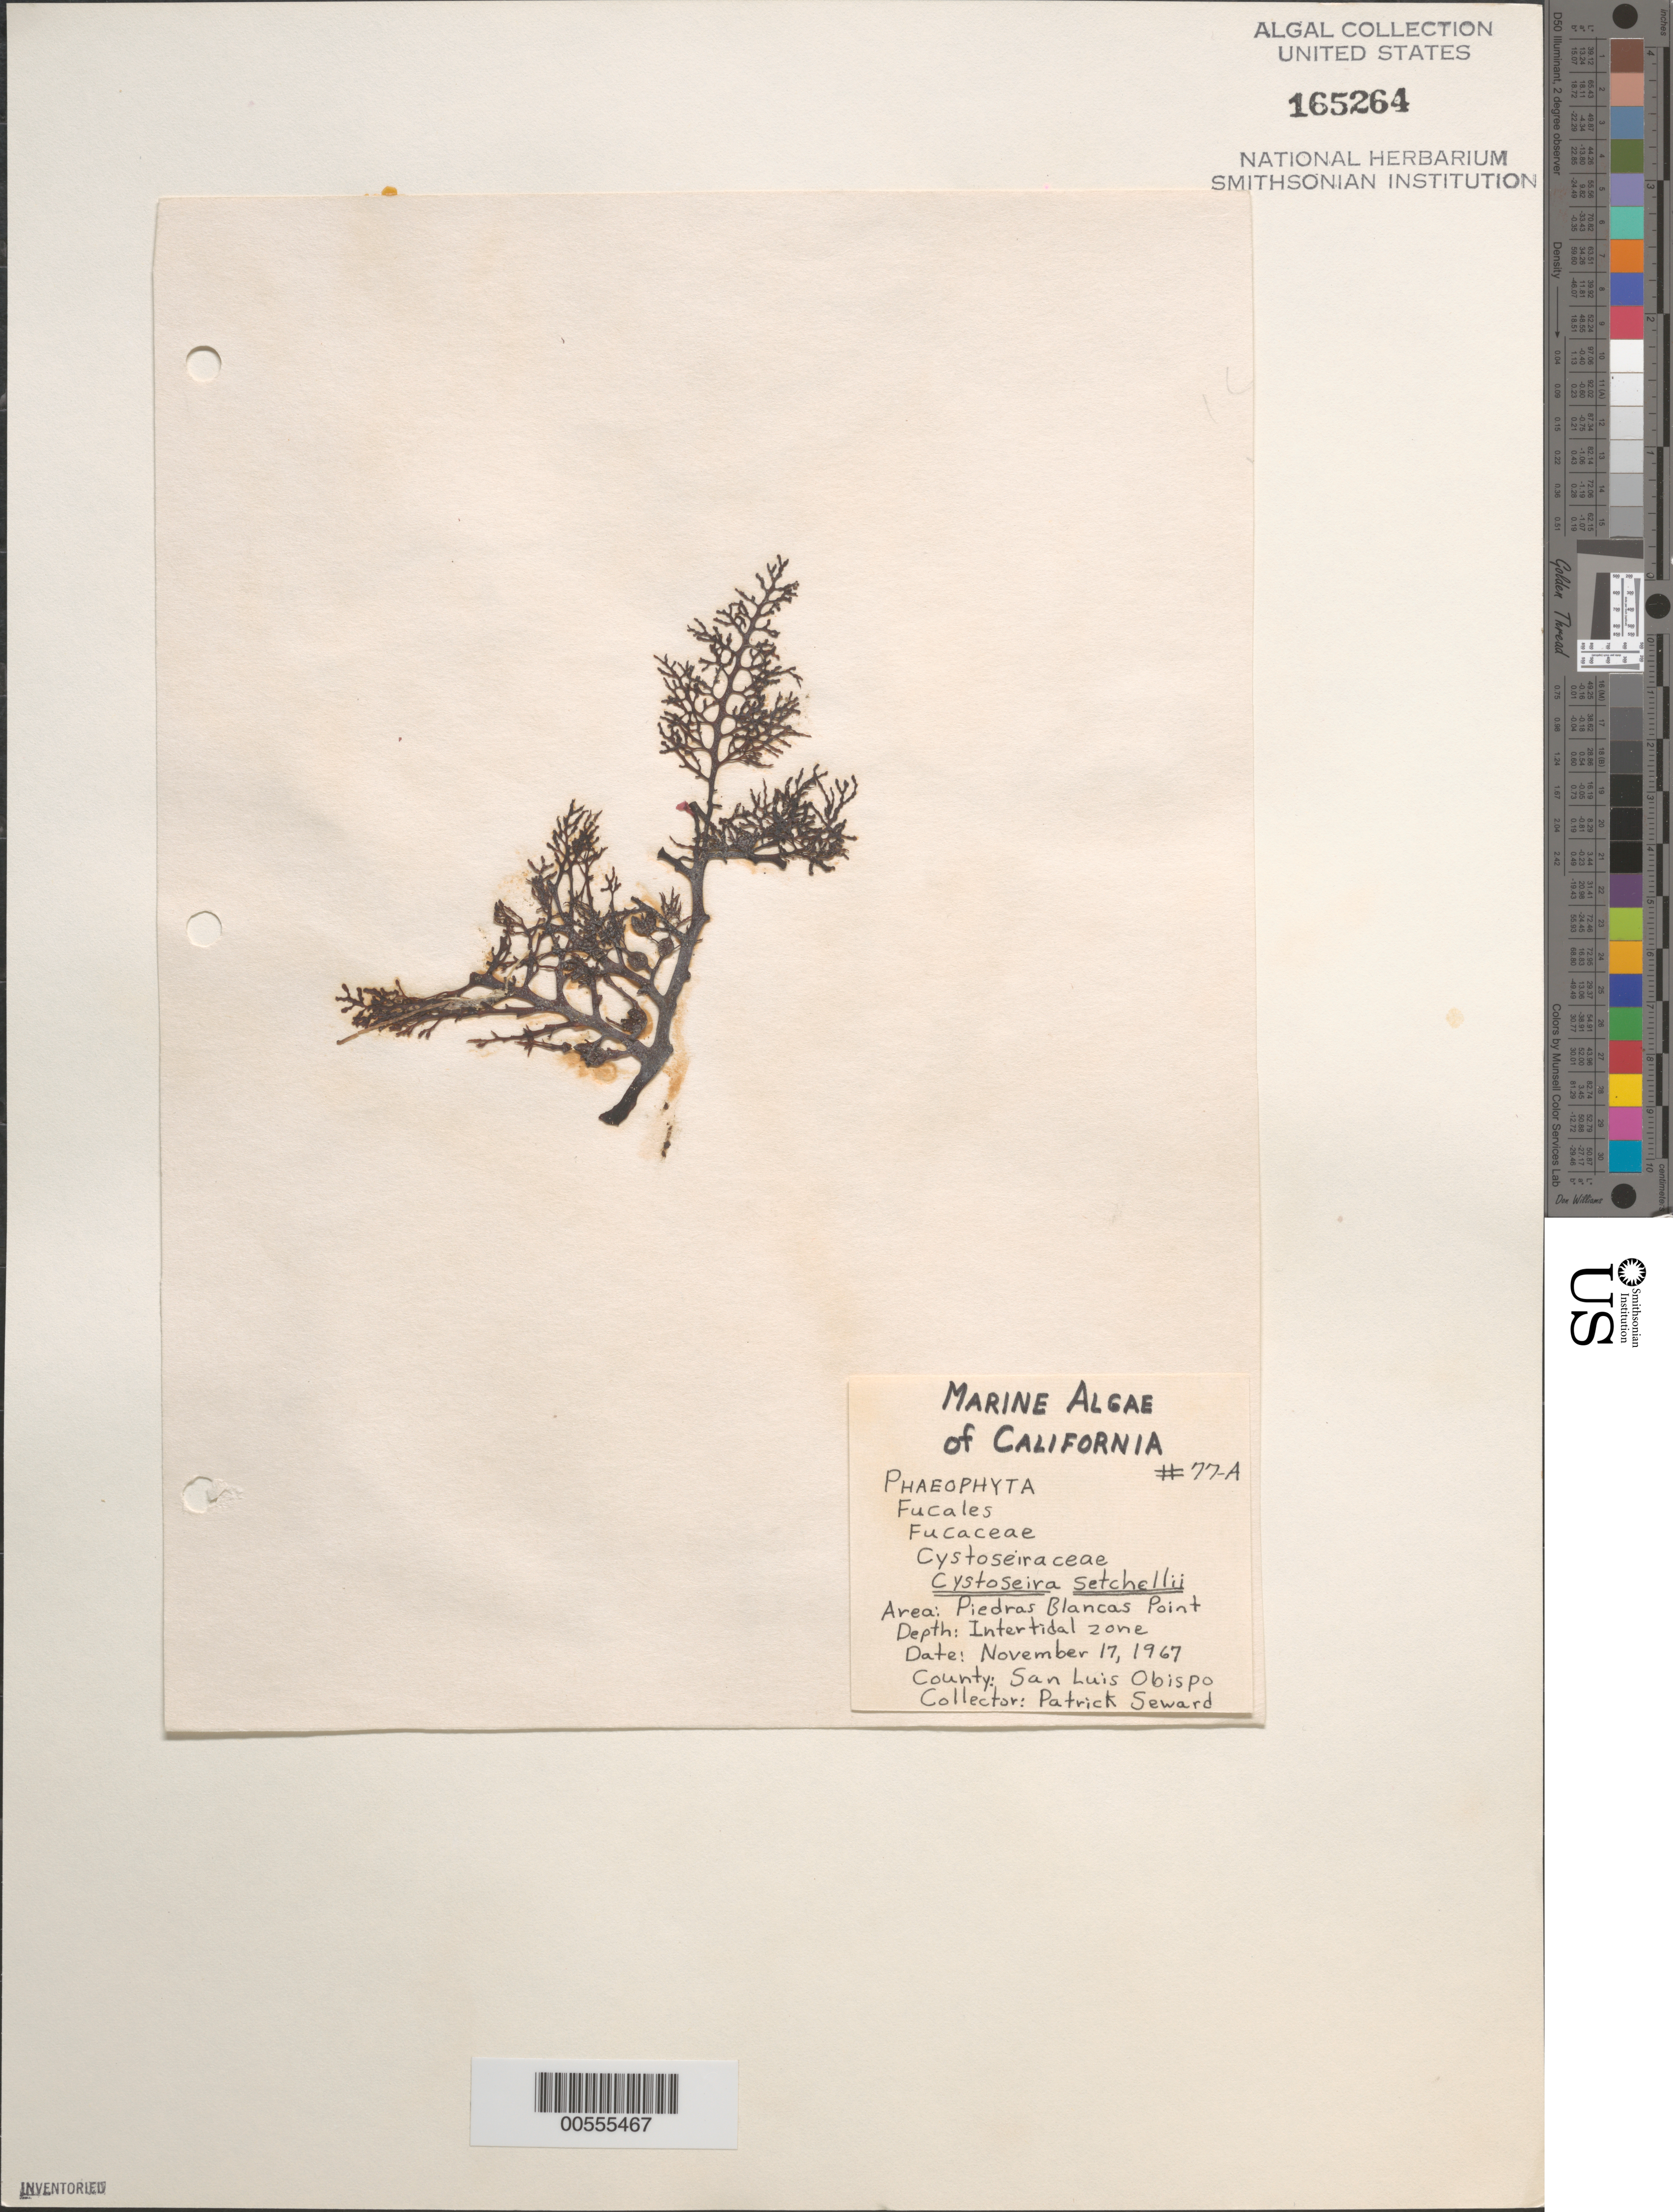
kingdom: Chromista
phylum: Ochrophyta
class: Phaeophyceae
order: Fucales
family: Sargassaceae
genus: Cystoseira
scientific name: Cystoseira setchellii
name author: N.L. Gardner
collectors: P. Seward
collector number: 77a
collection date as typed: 17 Nov 1967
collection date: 1967-11-17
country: United States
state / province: California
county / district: San Luis Obispo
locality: Piedras Blancas Point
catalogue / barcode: US 165264